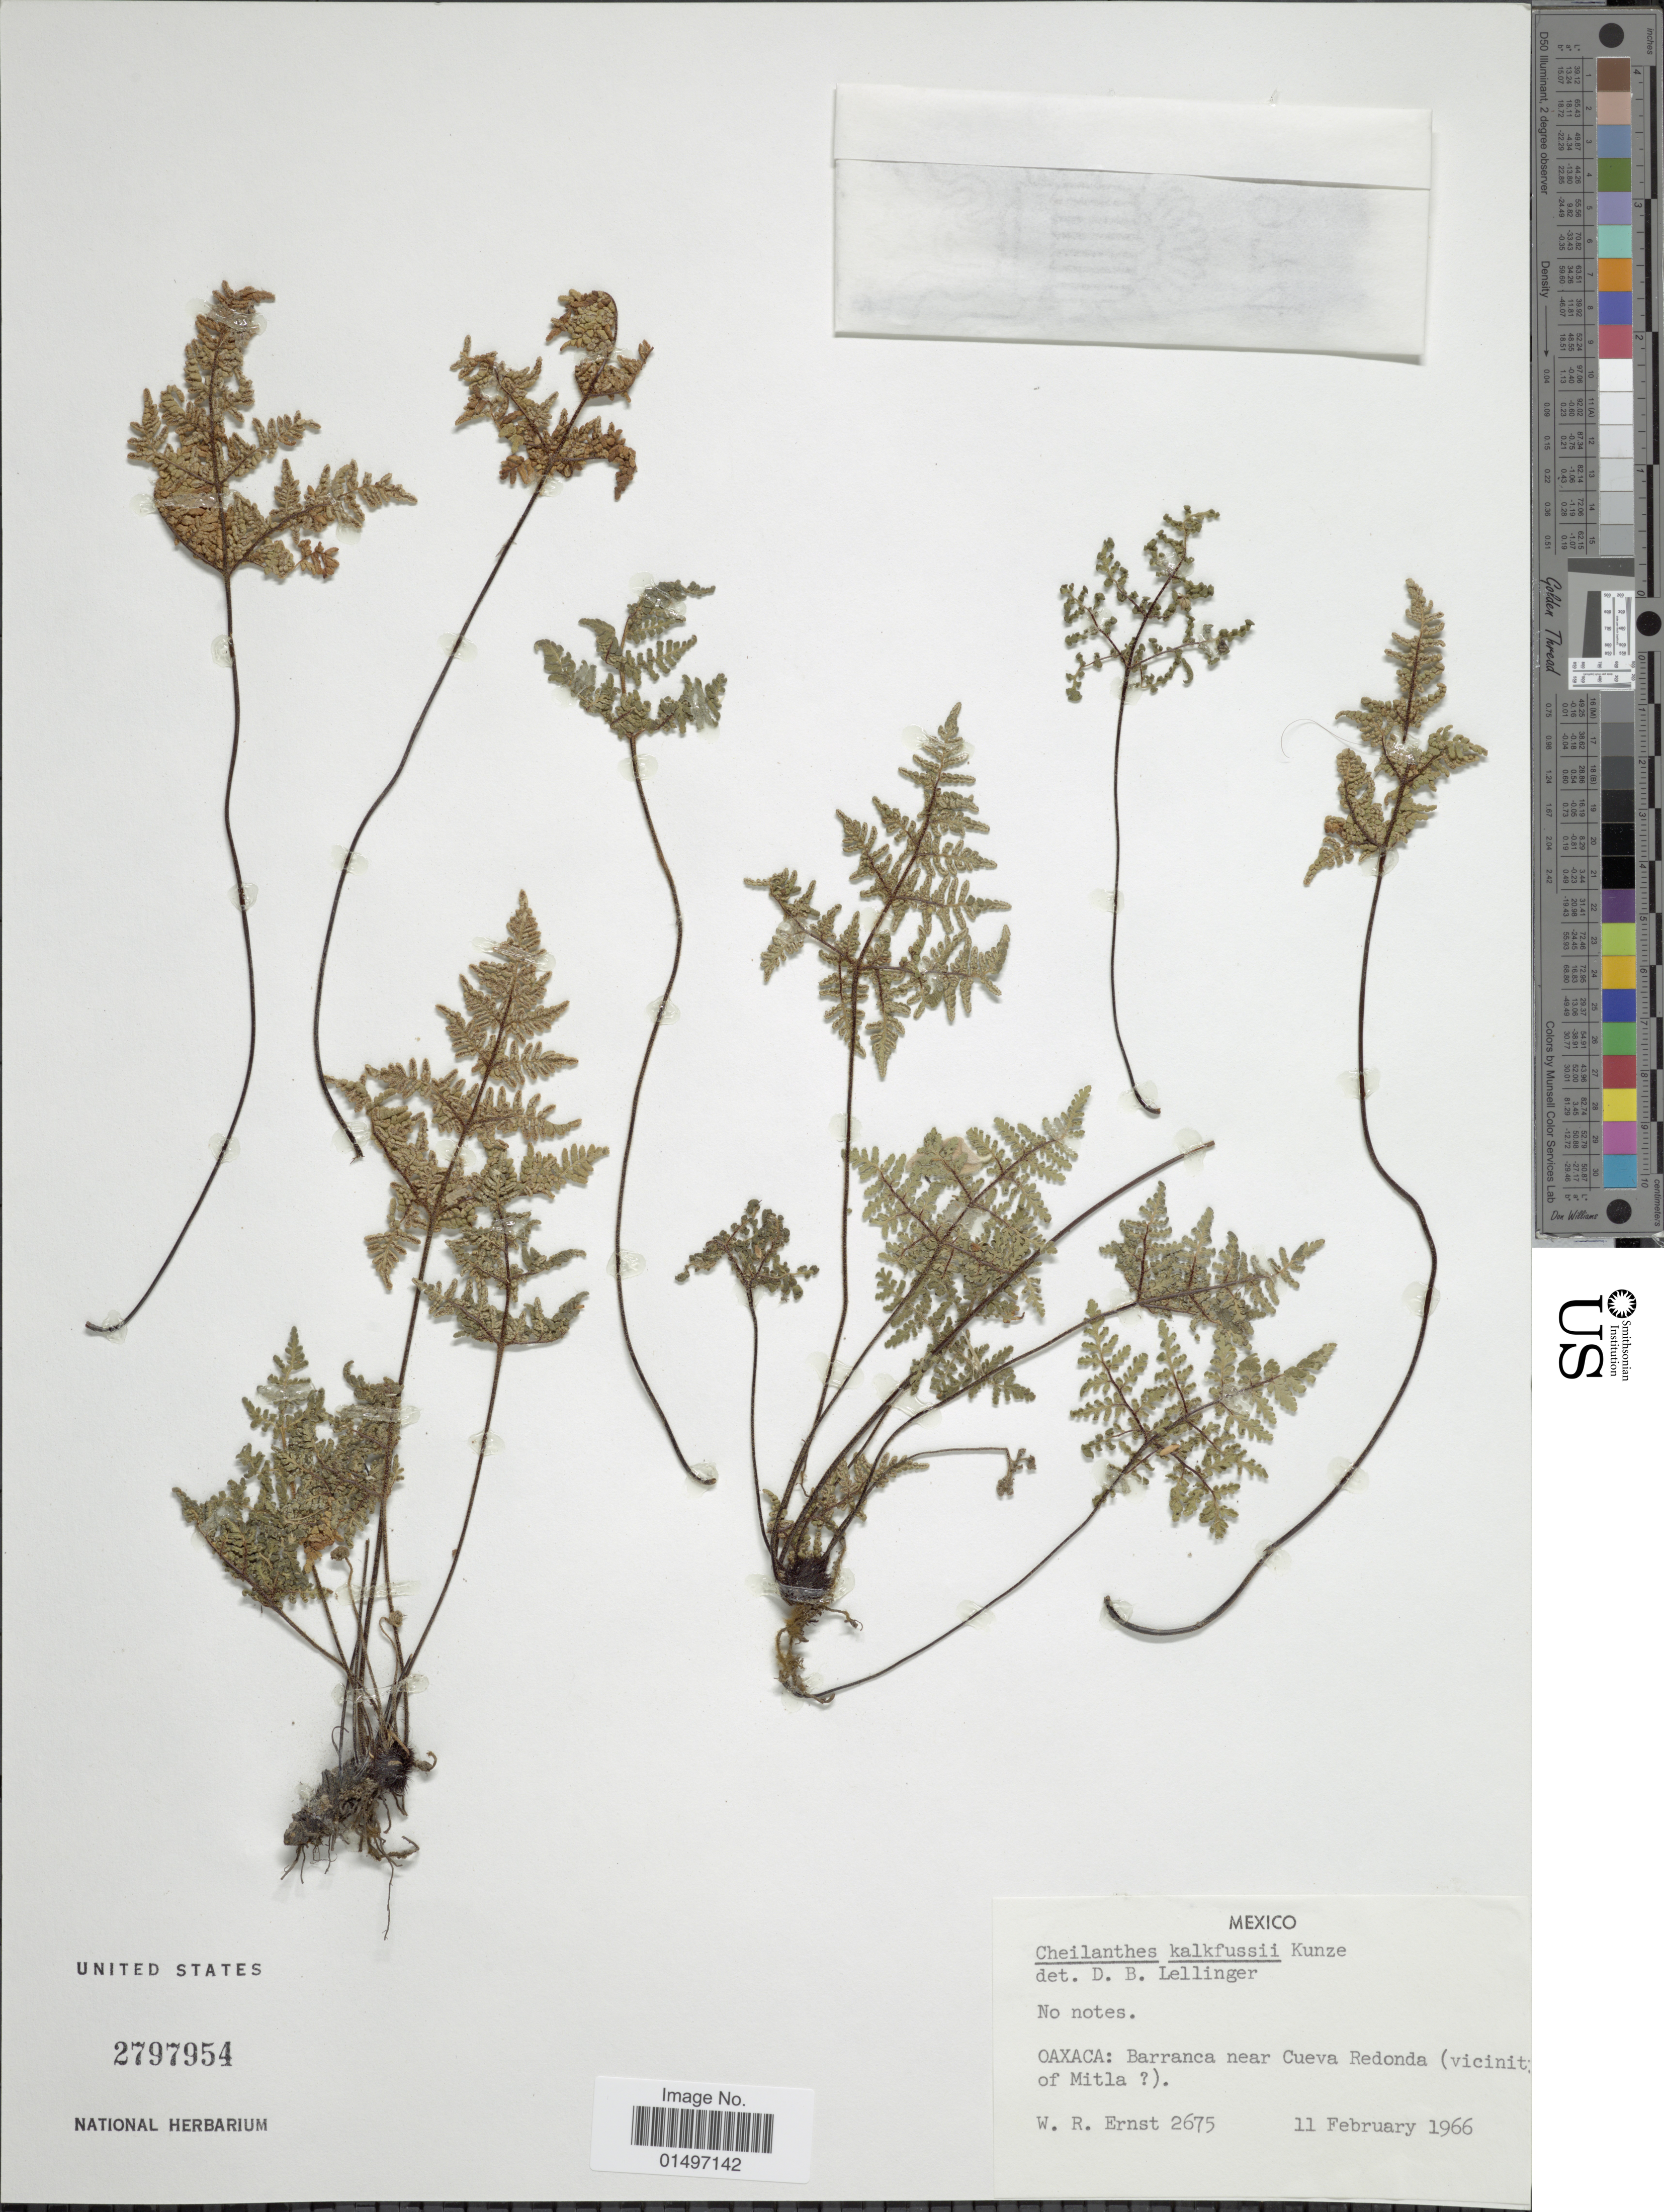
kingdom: Plantae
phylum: Tracheophyta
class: Polypodiopsida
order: Polypodiales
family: Pteridaceae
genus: Gaga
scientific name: Gaga kaulfussii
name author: (Kunze) Fay W. Li & Windham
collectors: W. R. Ernst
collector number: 2675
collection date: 1966-02-11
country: Mexico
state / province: Oaxaca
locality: Mexico, Barranca near Cueva Redonda (Vicinity of Mitla).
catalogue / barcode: US 2797954